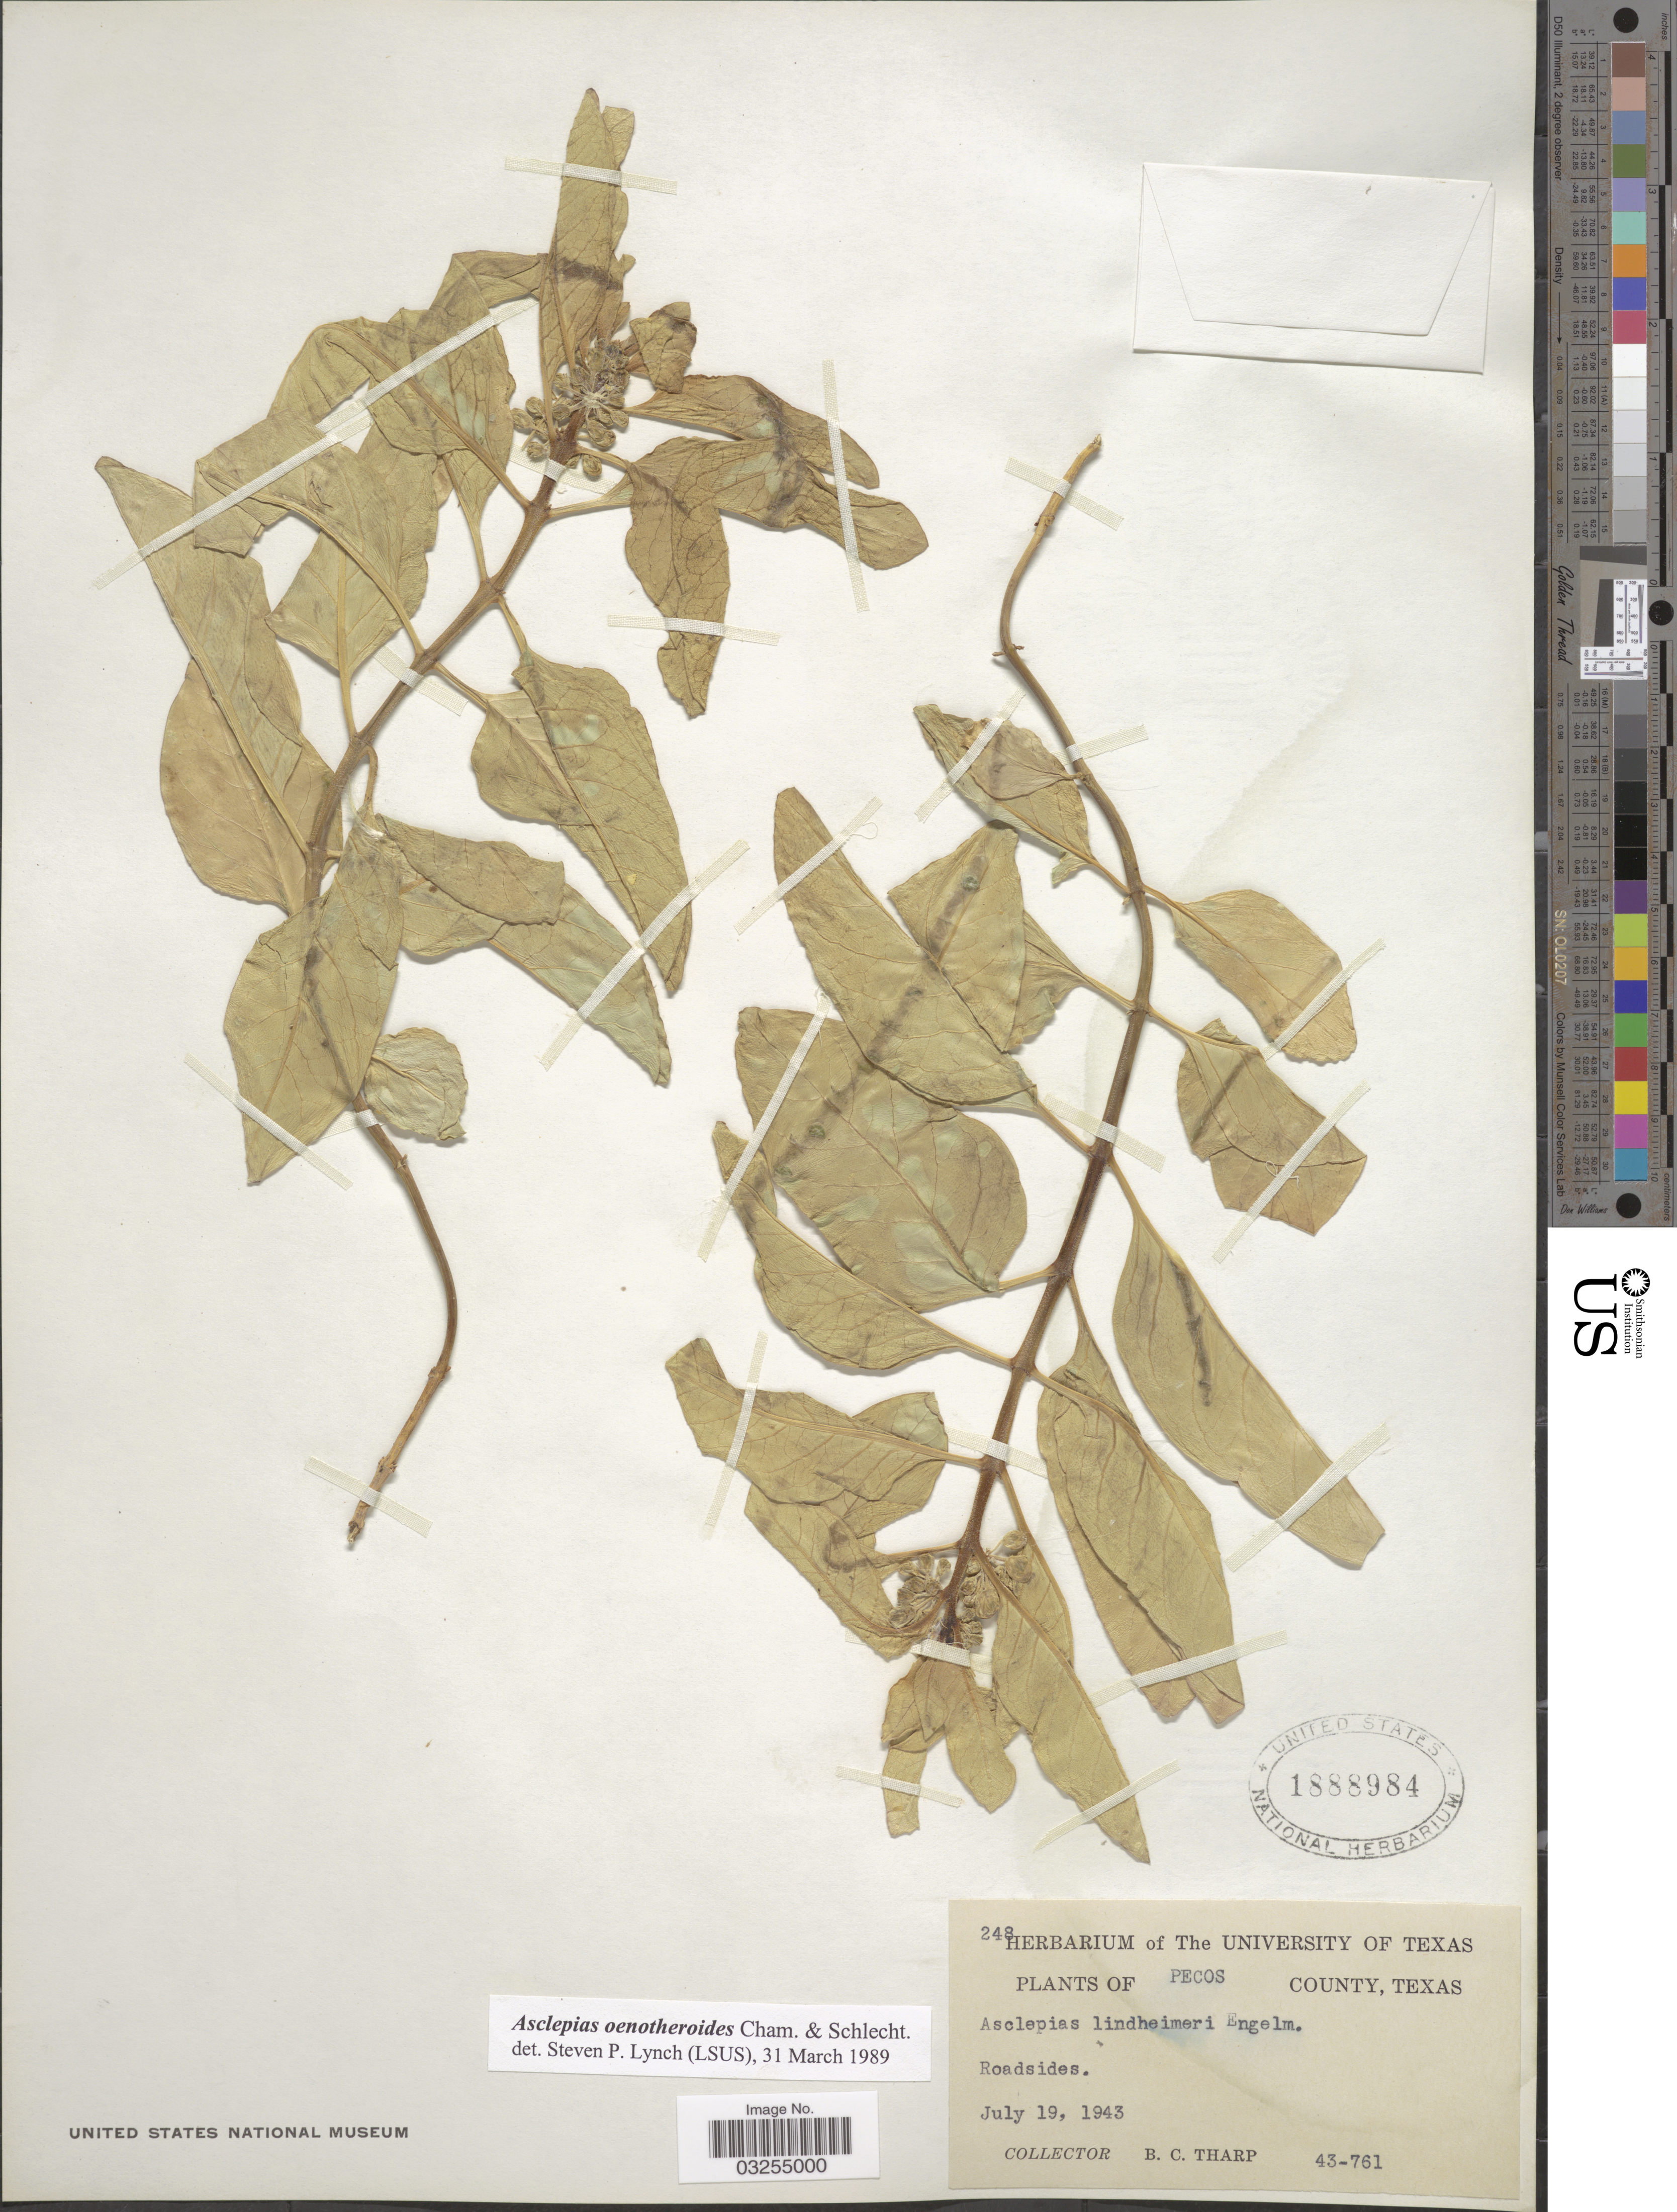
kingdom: Plantae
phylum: Tracheophyta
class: Magnoliopsida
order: Gentianales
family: Apocynaceae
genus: Asclepias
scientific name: Asclepias oenotheroides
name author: Schltdl. & Cham.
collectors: B. C. Tharp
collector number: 248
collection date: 1943-07-19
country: United States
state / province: Texas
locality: Pecos County. Roadsides.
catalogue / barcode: US 1888984